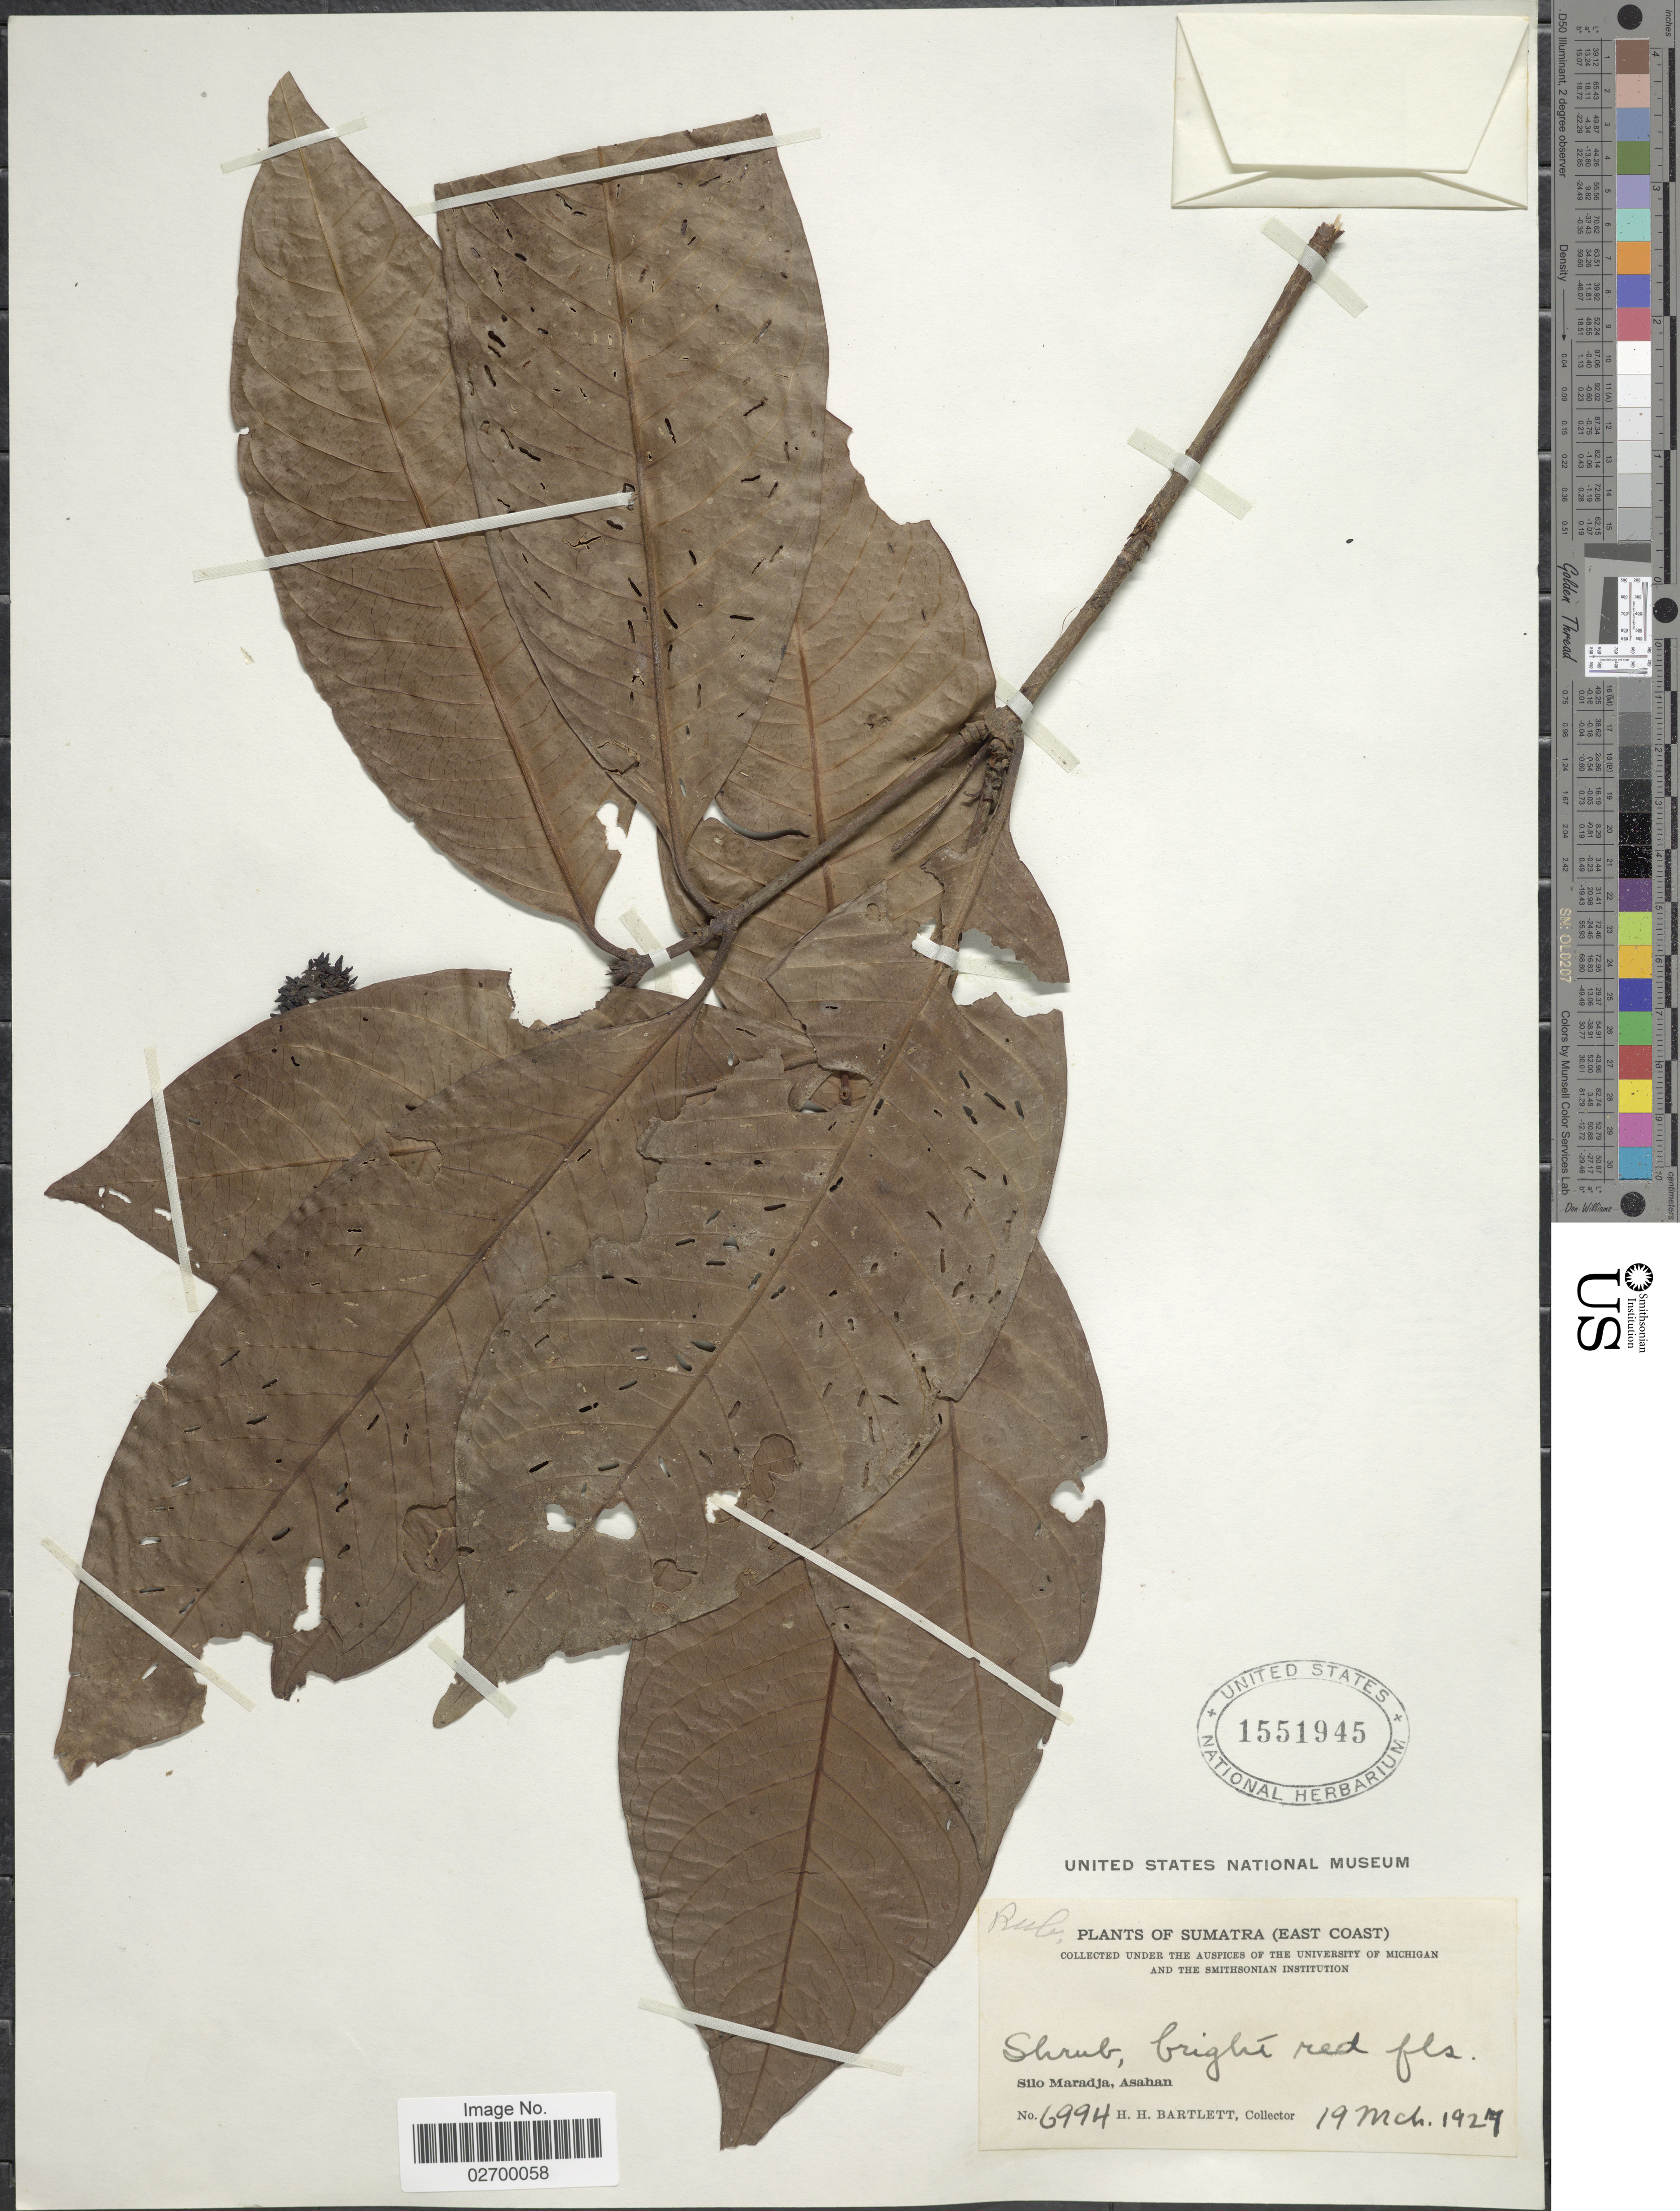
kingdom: Plantae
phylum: Tracheophyta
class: Magnoliopsida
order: Gentianales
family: Rubiaceae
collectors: H. H. Bartlett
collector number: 6994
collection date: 1927-03-19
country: Indonesia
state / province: Sumatra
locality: East Coast. Silo Maradja, Asahan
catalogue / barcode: US 1551945